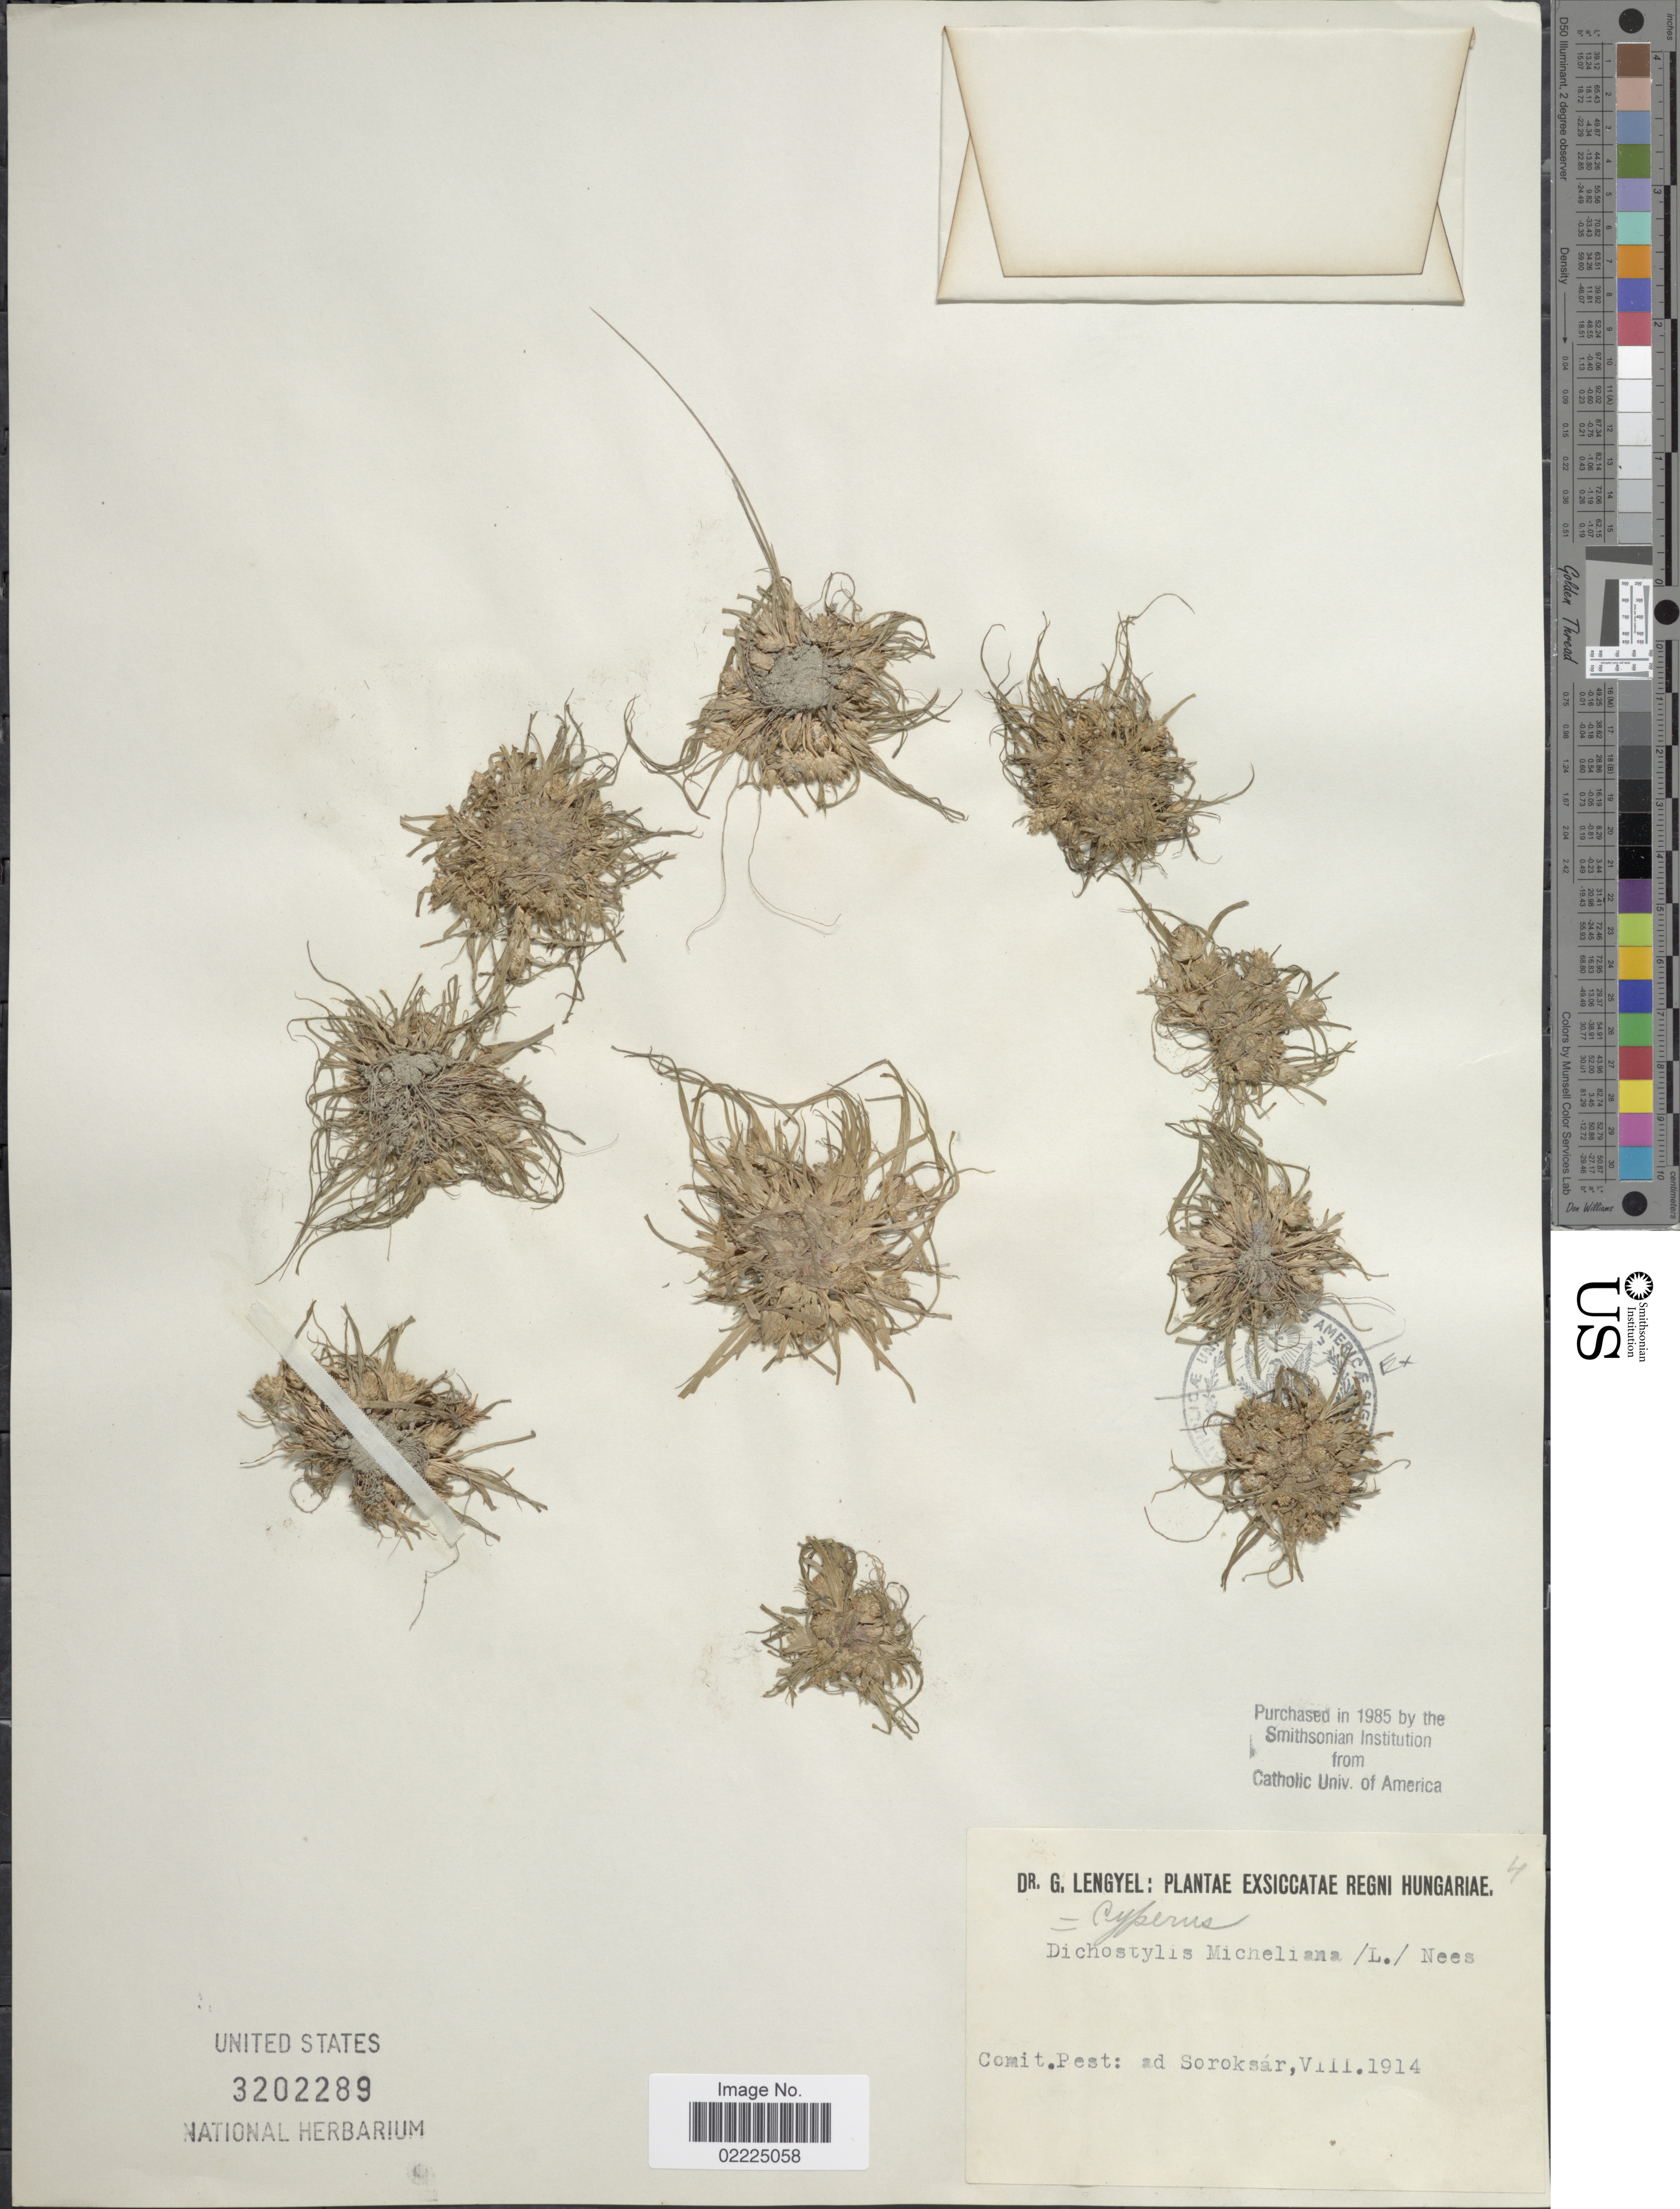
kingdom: Plantae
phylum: Tracheophyta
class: Liliopsida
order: Poales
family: Cyperaceae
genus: Cyperus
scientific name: Cyperus michelianus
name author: (L.) Delile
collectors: G. Lengyel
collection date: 1914-08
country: Hungary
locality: Comit. Pest: ad Soroksar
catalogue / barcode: US 3202289